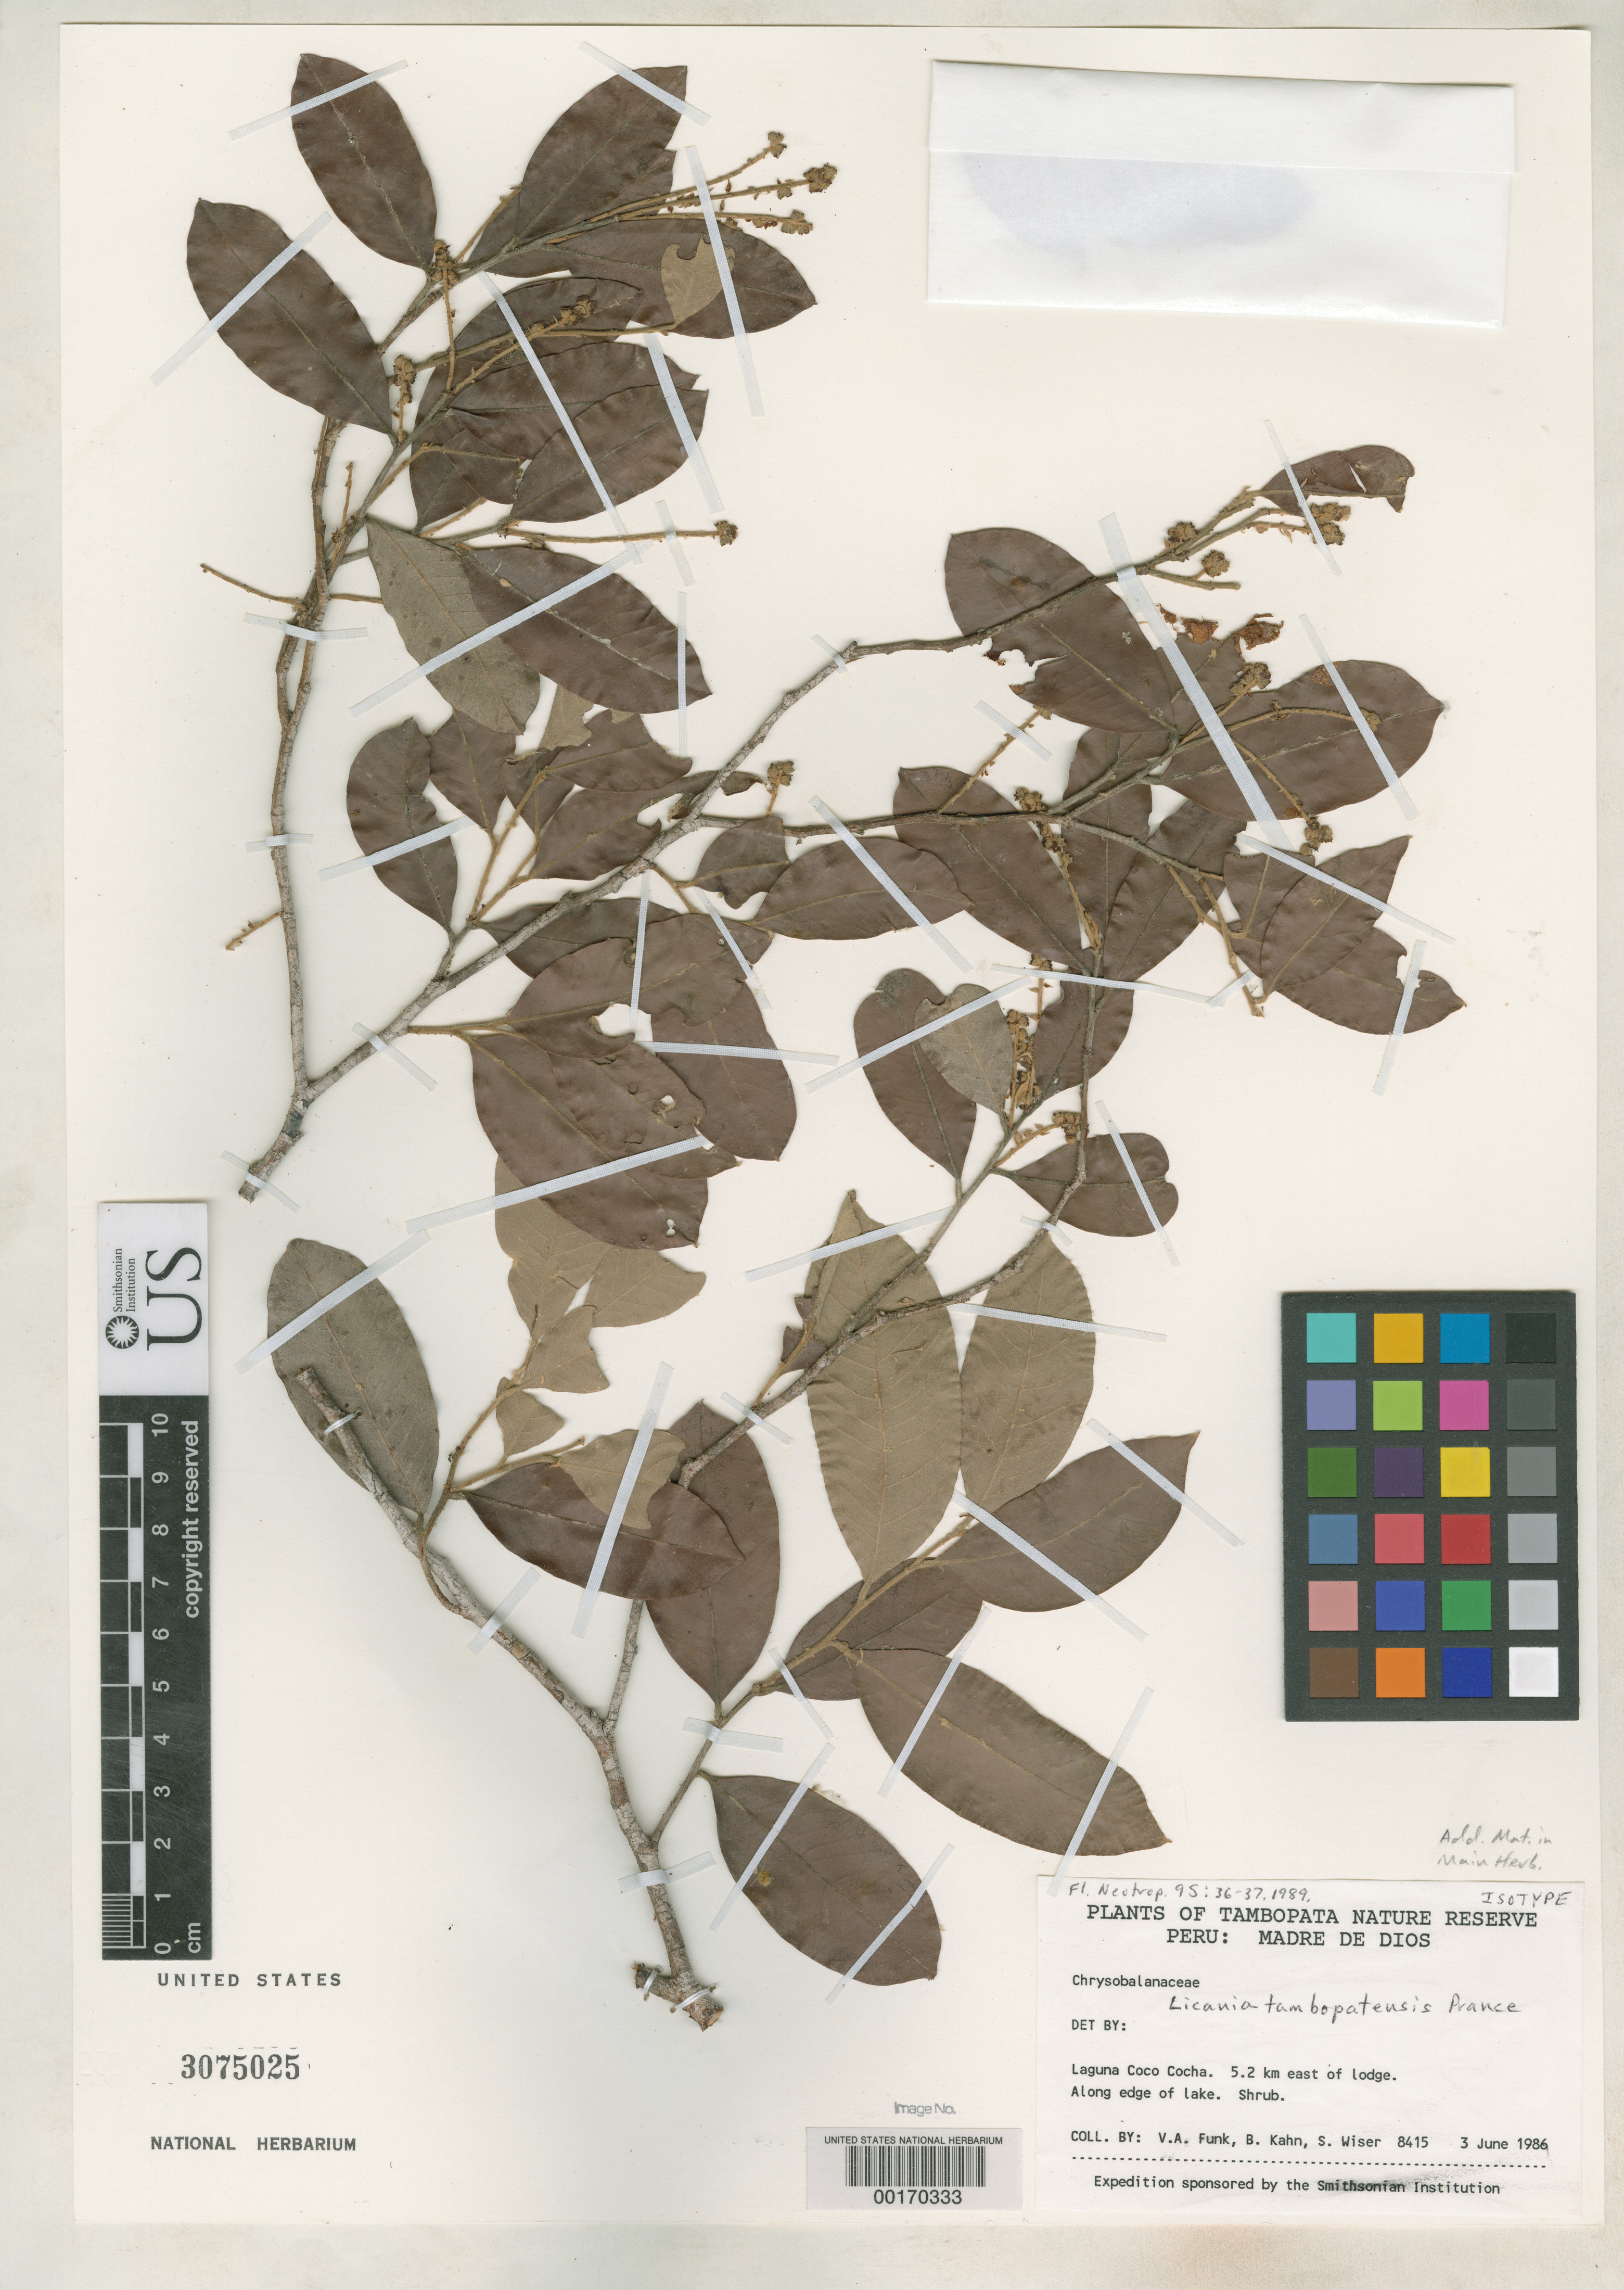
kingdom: Plantae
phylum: Tracheophyta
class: Magnoliopsida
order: Malpighiales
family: Chrysobalanaceae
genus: Licania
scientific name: Licania tambopatensis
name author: Prance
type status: Isotype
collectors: V. Funk, B. Kahn & S. Wiser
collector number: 8415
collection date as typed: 03 Jun 1986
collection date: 1986-06-03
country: Peru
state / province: Madre de Dios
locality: Laguna Coco Cocha, 5.2 km E of lodge, along edge of lake.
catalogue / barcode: US 3075025